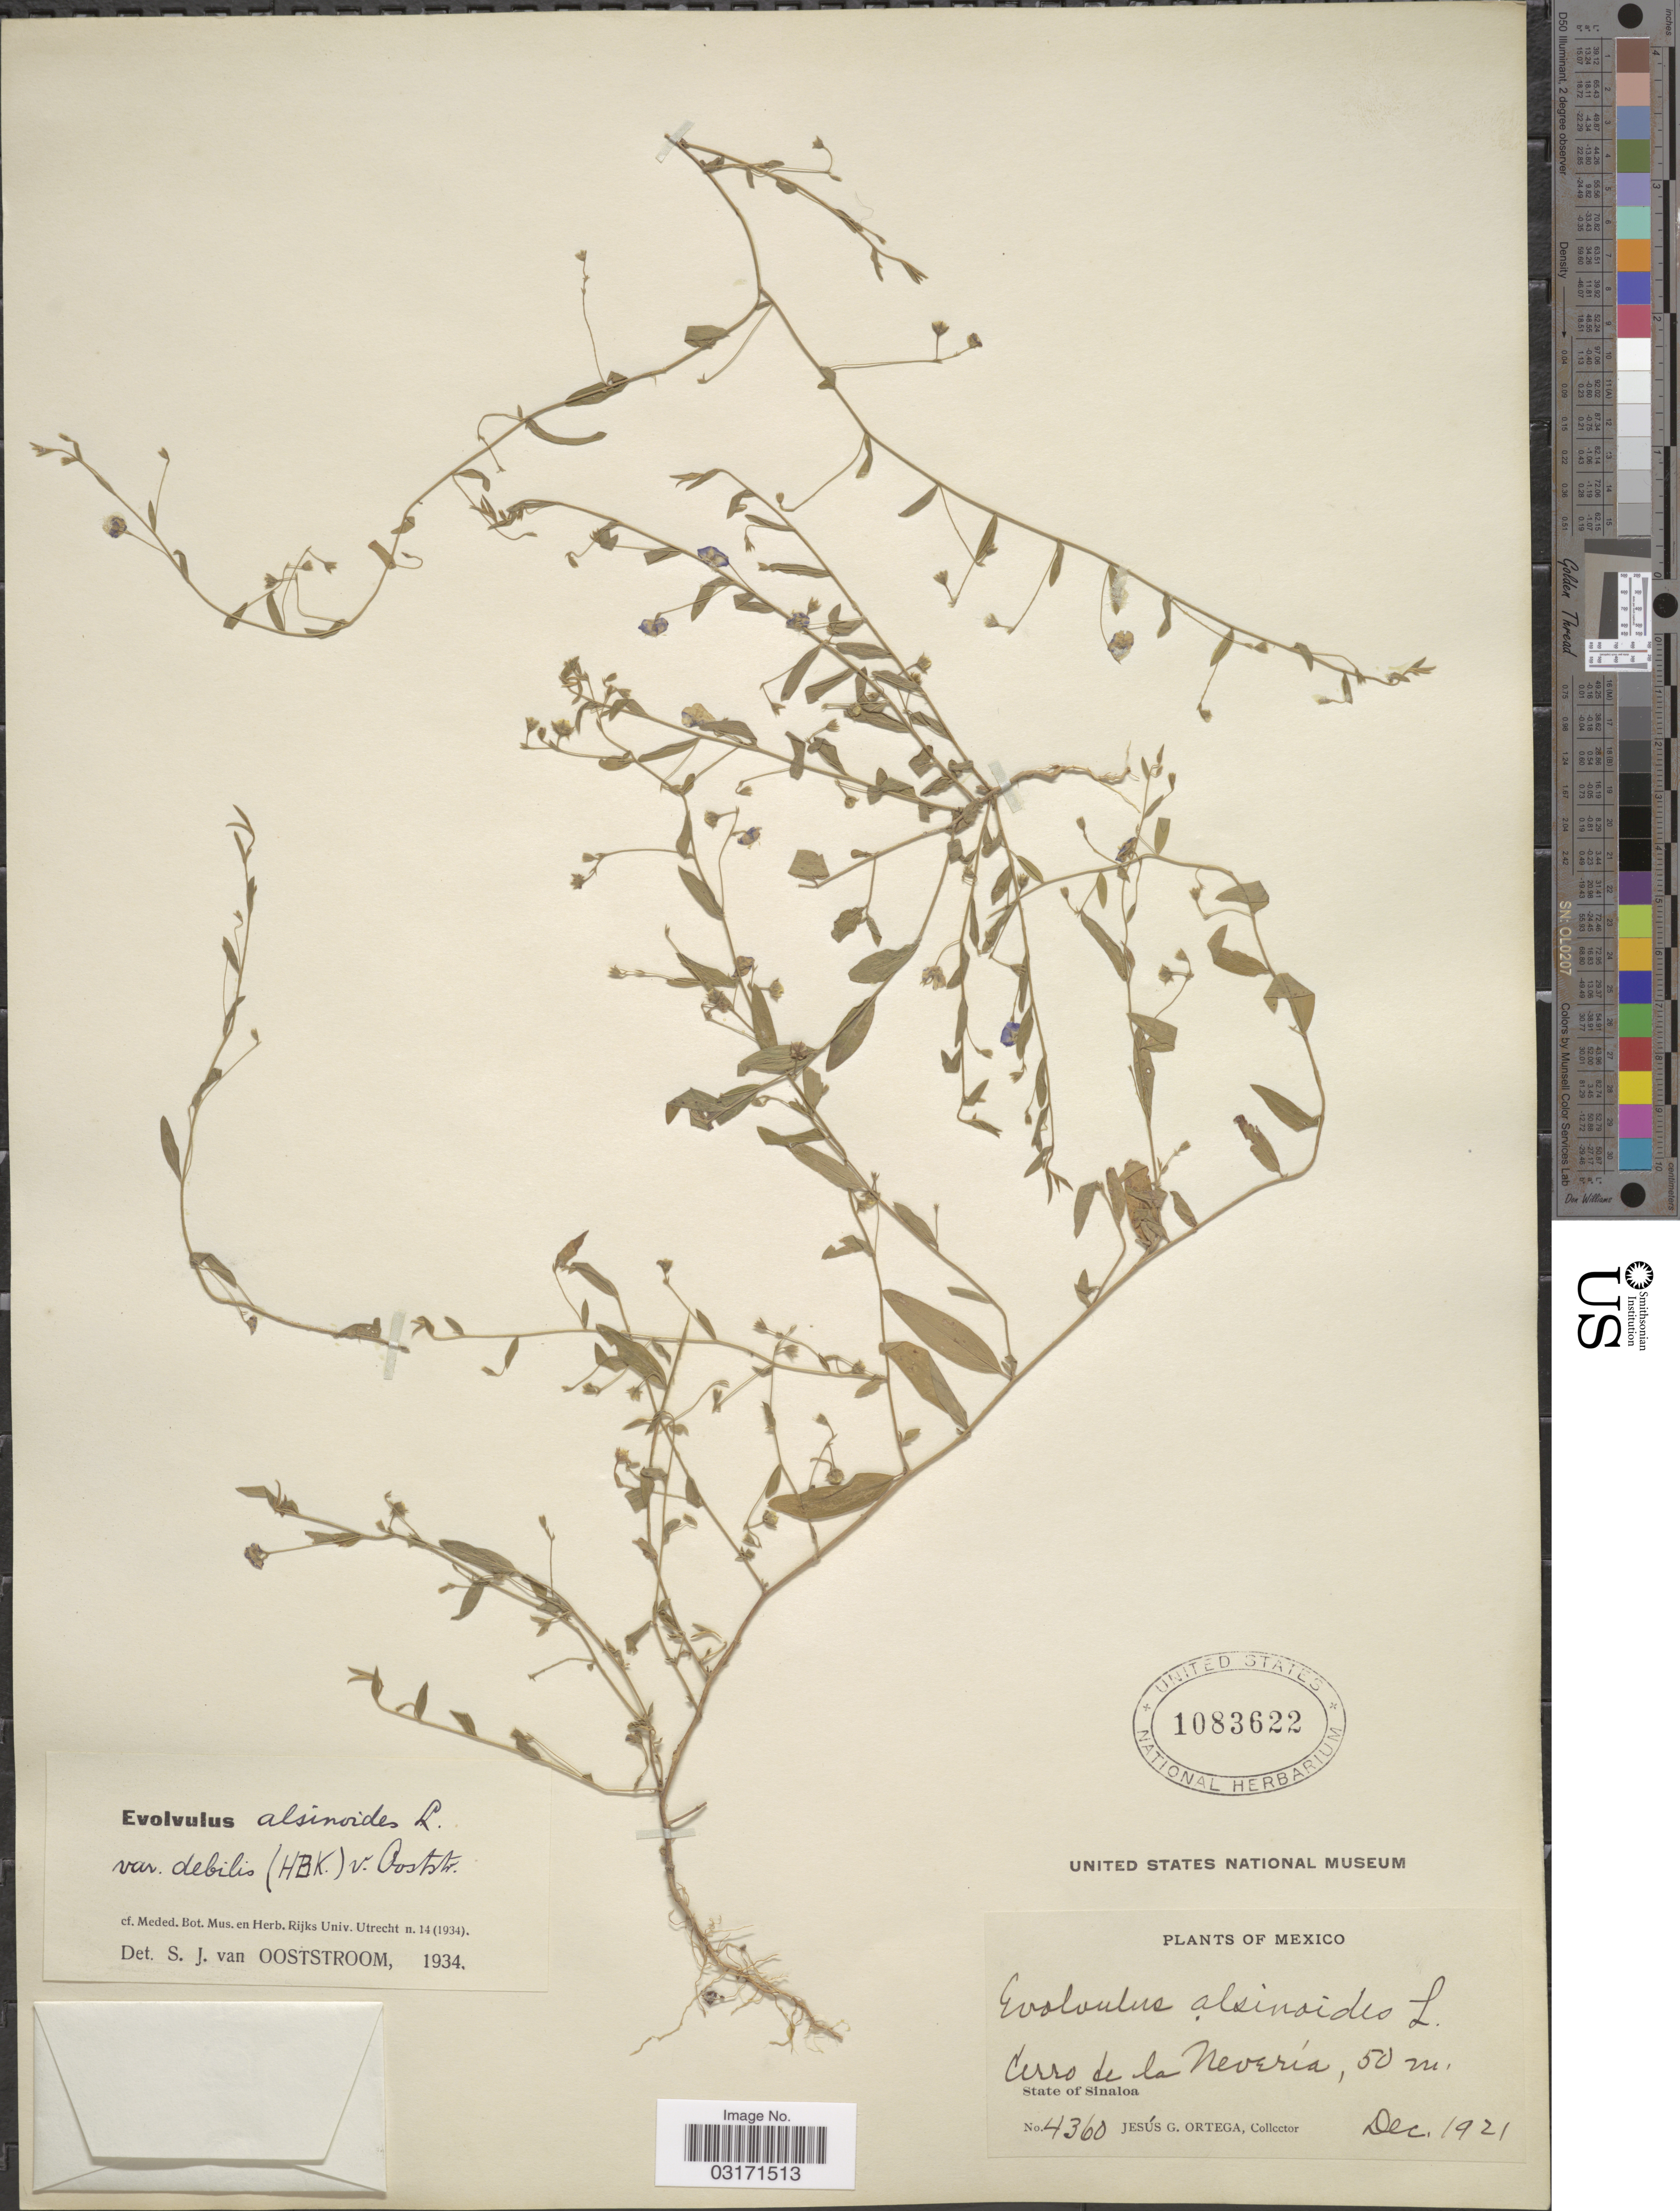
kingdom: Plantae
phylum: Tracheophyta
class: Magnoliopsida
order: Solanales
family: Convolvulaceae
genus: Evolvulus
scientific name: Evolvulus alsinoides var. debilis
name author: (Kunth) Ooststr.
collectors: J. Ortega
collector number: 4360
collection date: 1921-12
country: Mexico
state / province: Sinaloa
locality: Cerro de la Nevería, State of Sinaloa.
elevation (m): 50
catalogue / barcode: US 1083622